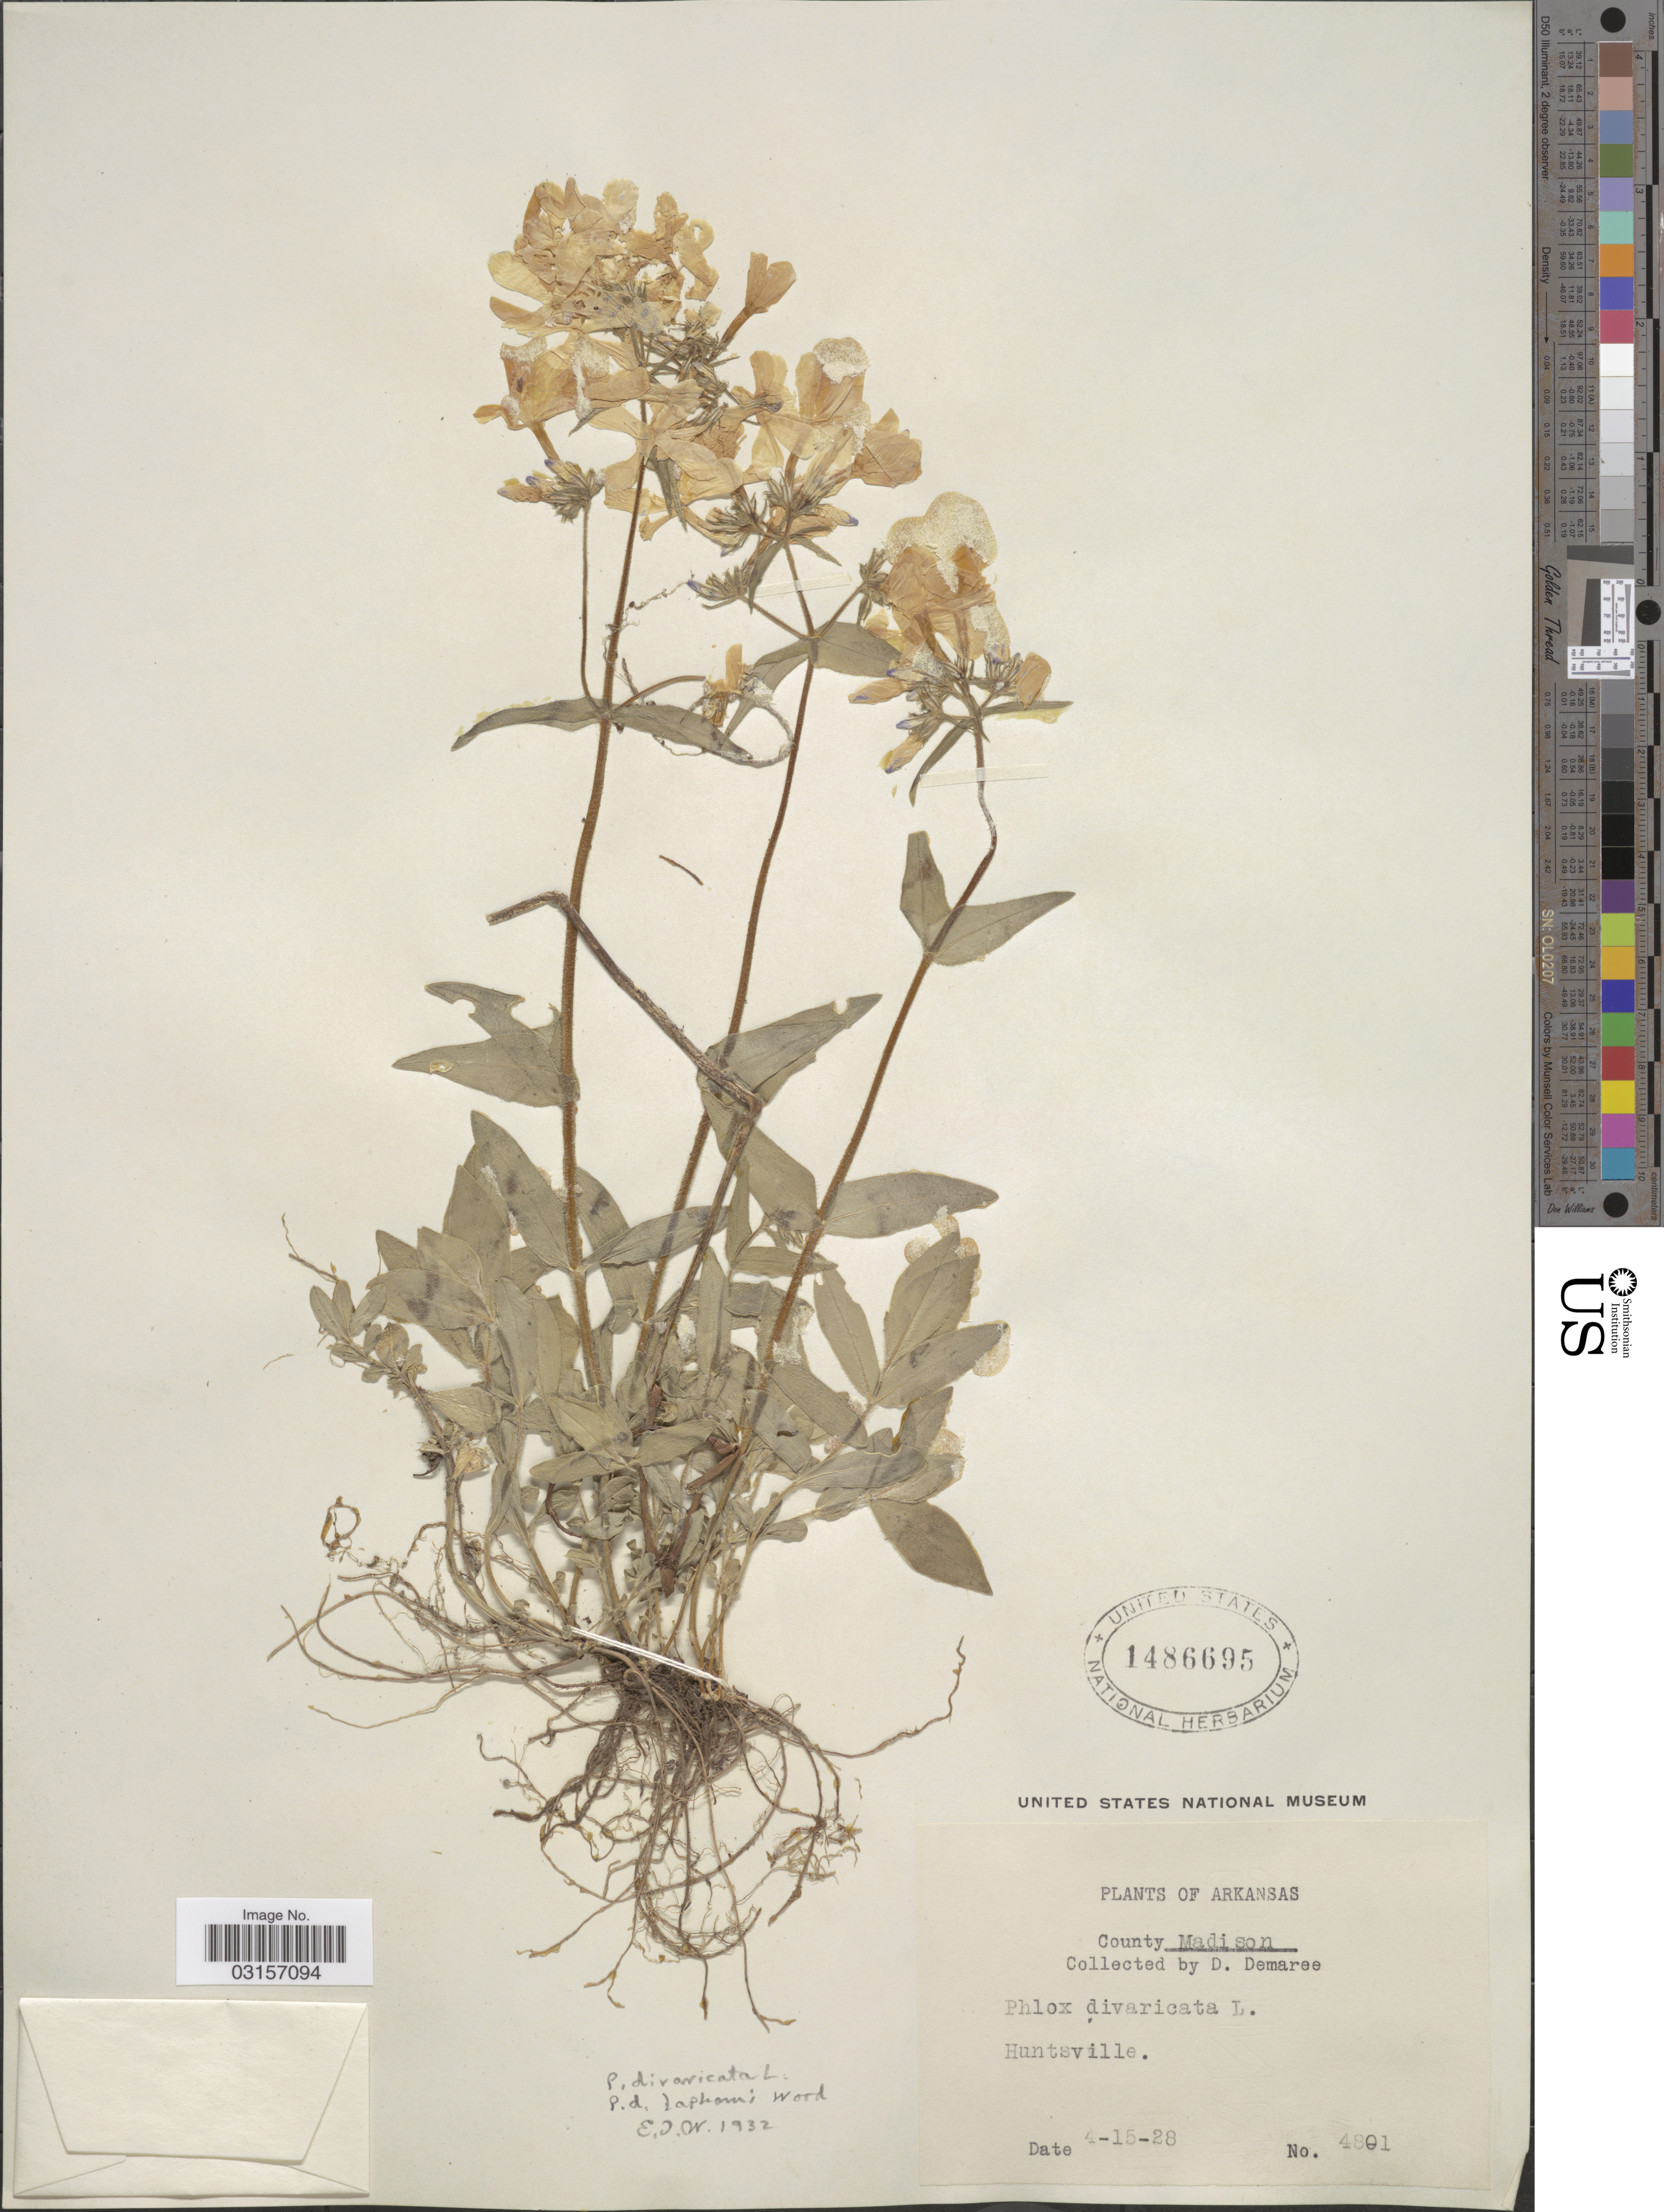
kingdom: Plantae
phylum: Tracheophyta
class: Magnoliopsida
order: Ericales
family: Polemoniaceae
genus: Phlox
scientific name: Phlox divaricata subsp. laphamii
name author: (Alph. Wood) Wherry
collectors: D. Demaree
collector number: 4801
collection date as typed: Transcribed d/m/y: 15/4/28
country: United States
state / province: Arkansas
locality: Madison, Huntsville.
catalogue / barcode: US 1486695